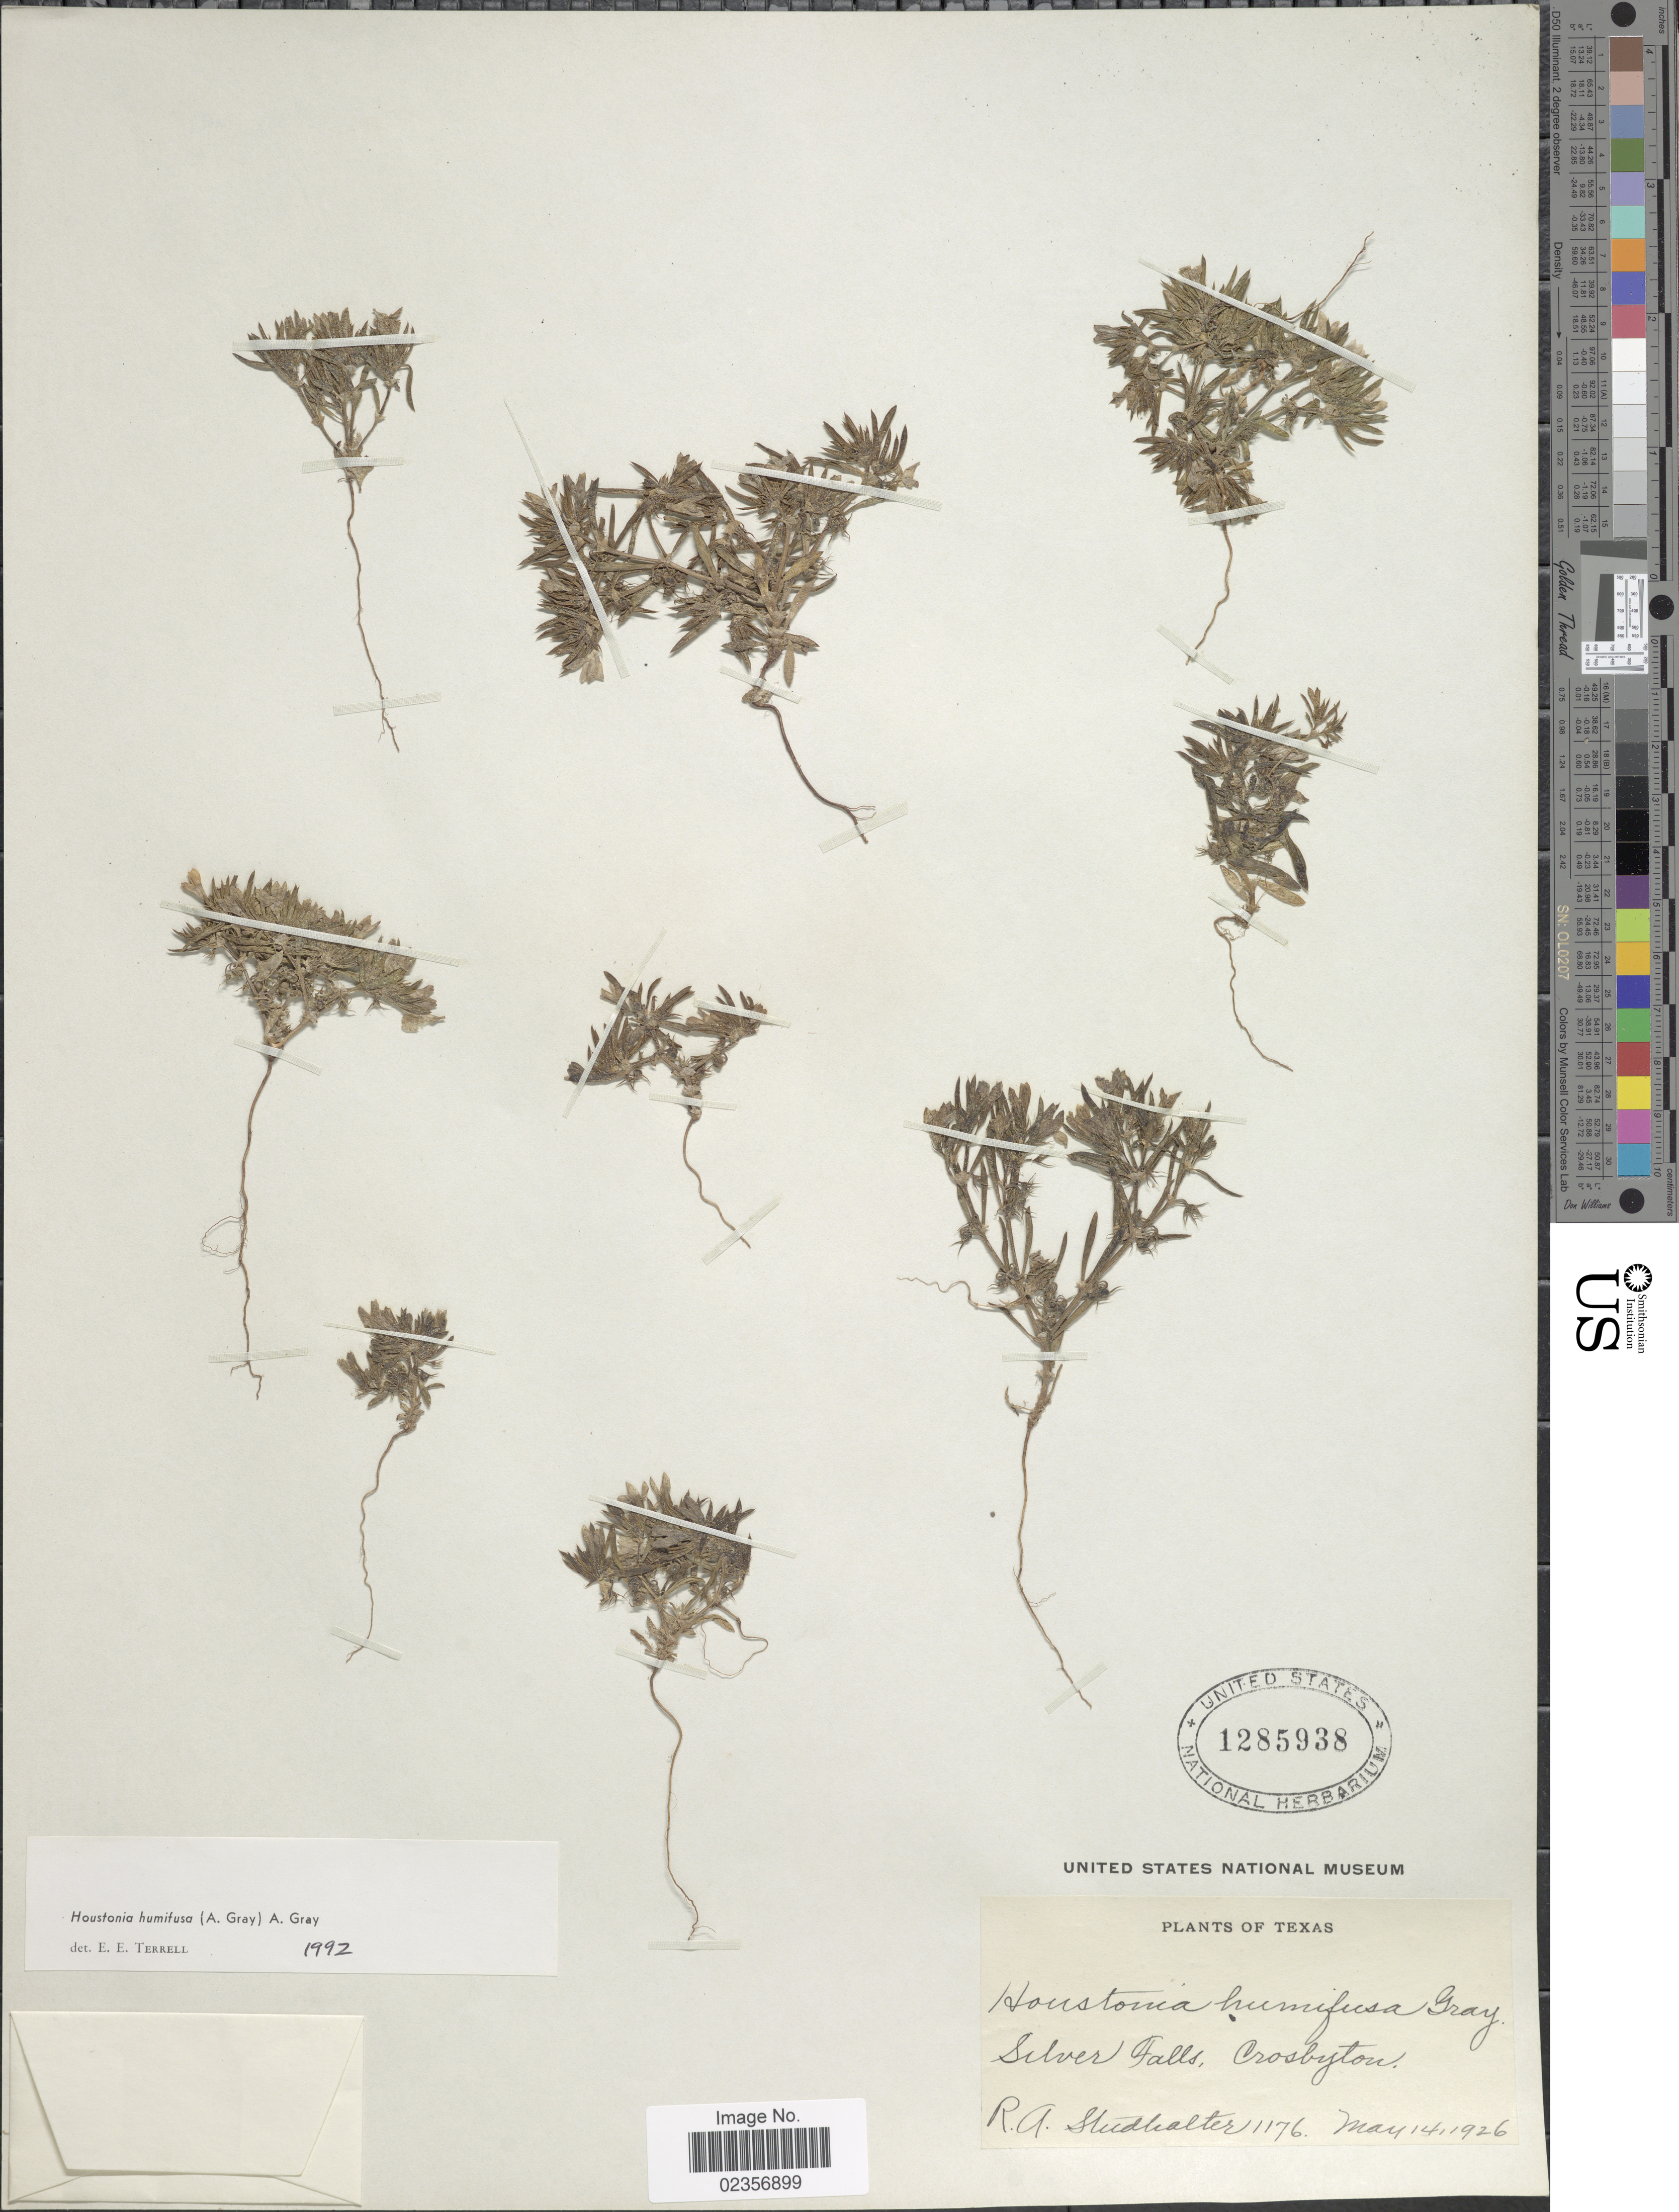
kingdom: Plantae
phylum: Tracheophyta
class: Magnoliopsida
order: Gentianales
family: Rubiaceae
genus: Houstonia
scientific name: Houstonia humifusa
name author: (A. Gray) A. Gray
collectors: R. Studhalter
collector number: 1176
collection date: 1926-05-14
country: United States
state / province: Texas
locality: Silver Falls, Crosbyton.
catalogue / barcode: US 1285938